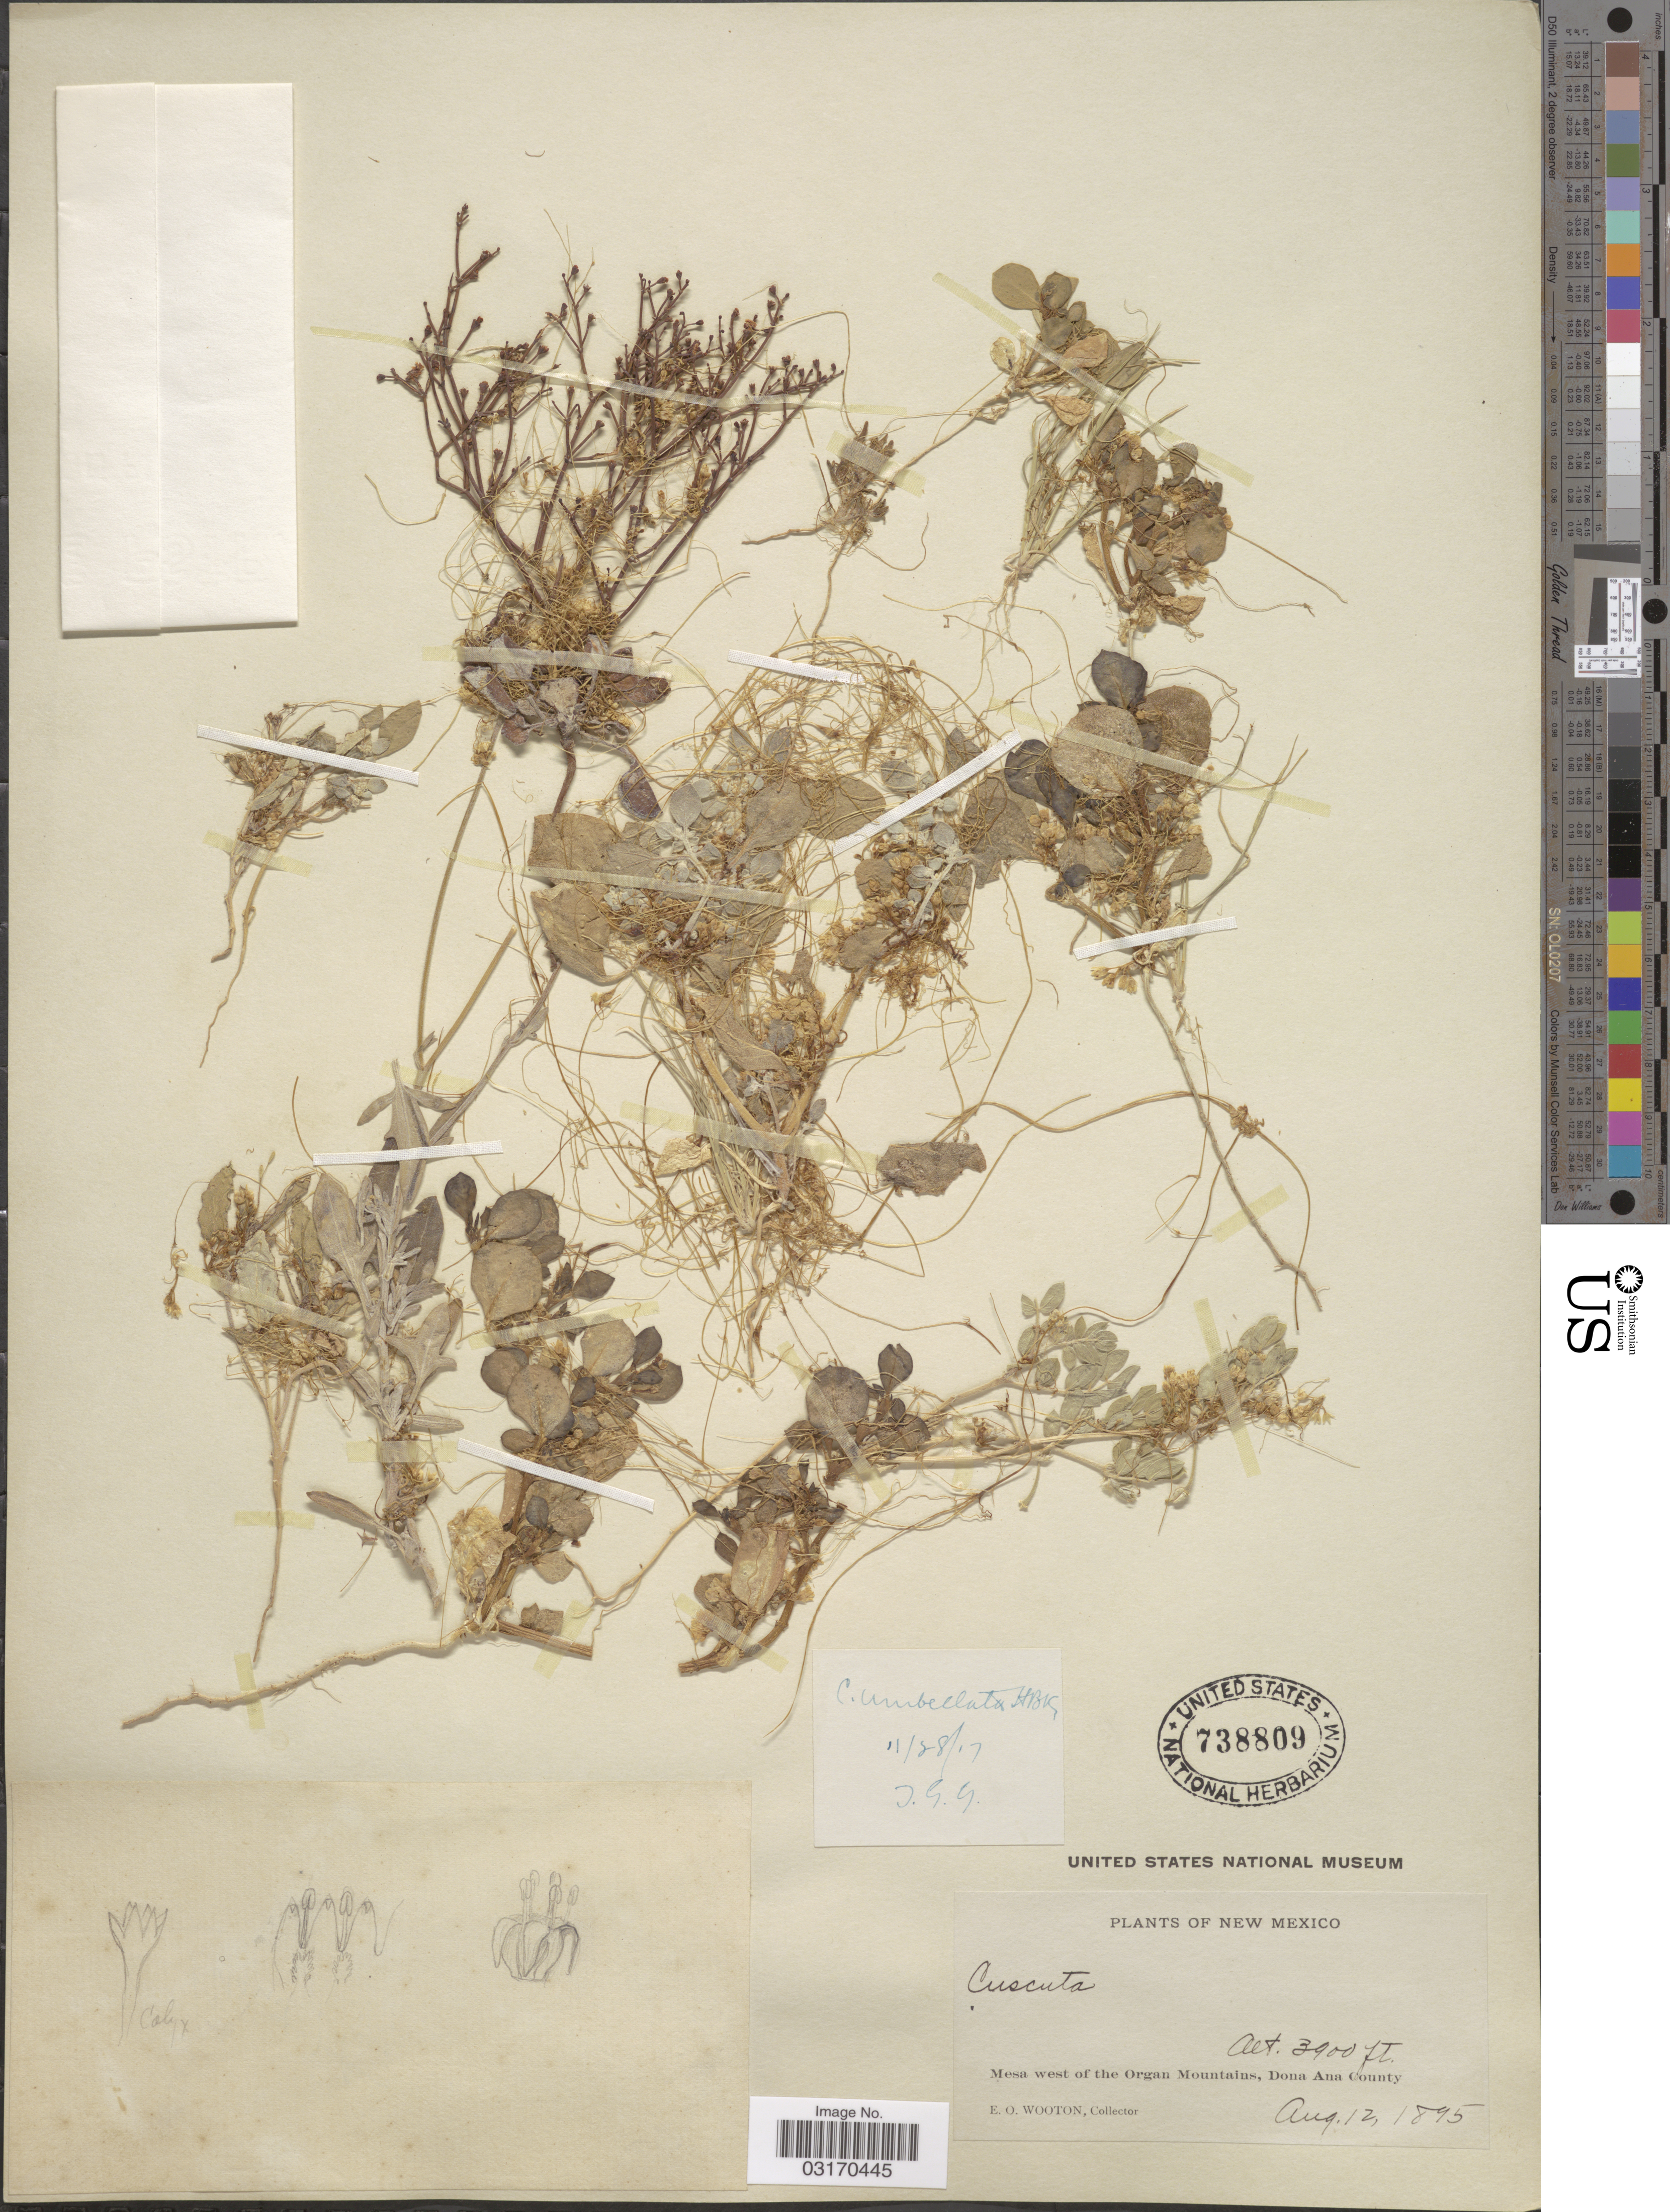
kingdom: Plantae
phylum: Tracheophyta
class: Magnoliopsida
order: Solanales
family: Convolvulaceae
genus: Cuscuta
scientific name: Cuscuta umbellata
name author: Kunth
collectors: E. O. Wooton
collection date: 1895-08-12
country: United States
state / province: New Mexico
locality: Mesa west of the Organ Mountains, Dona Ana County.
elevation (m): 1189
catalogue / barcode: US 738809